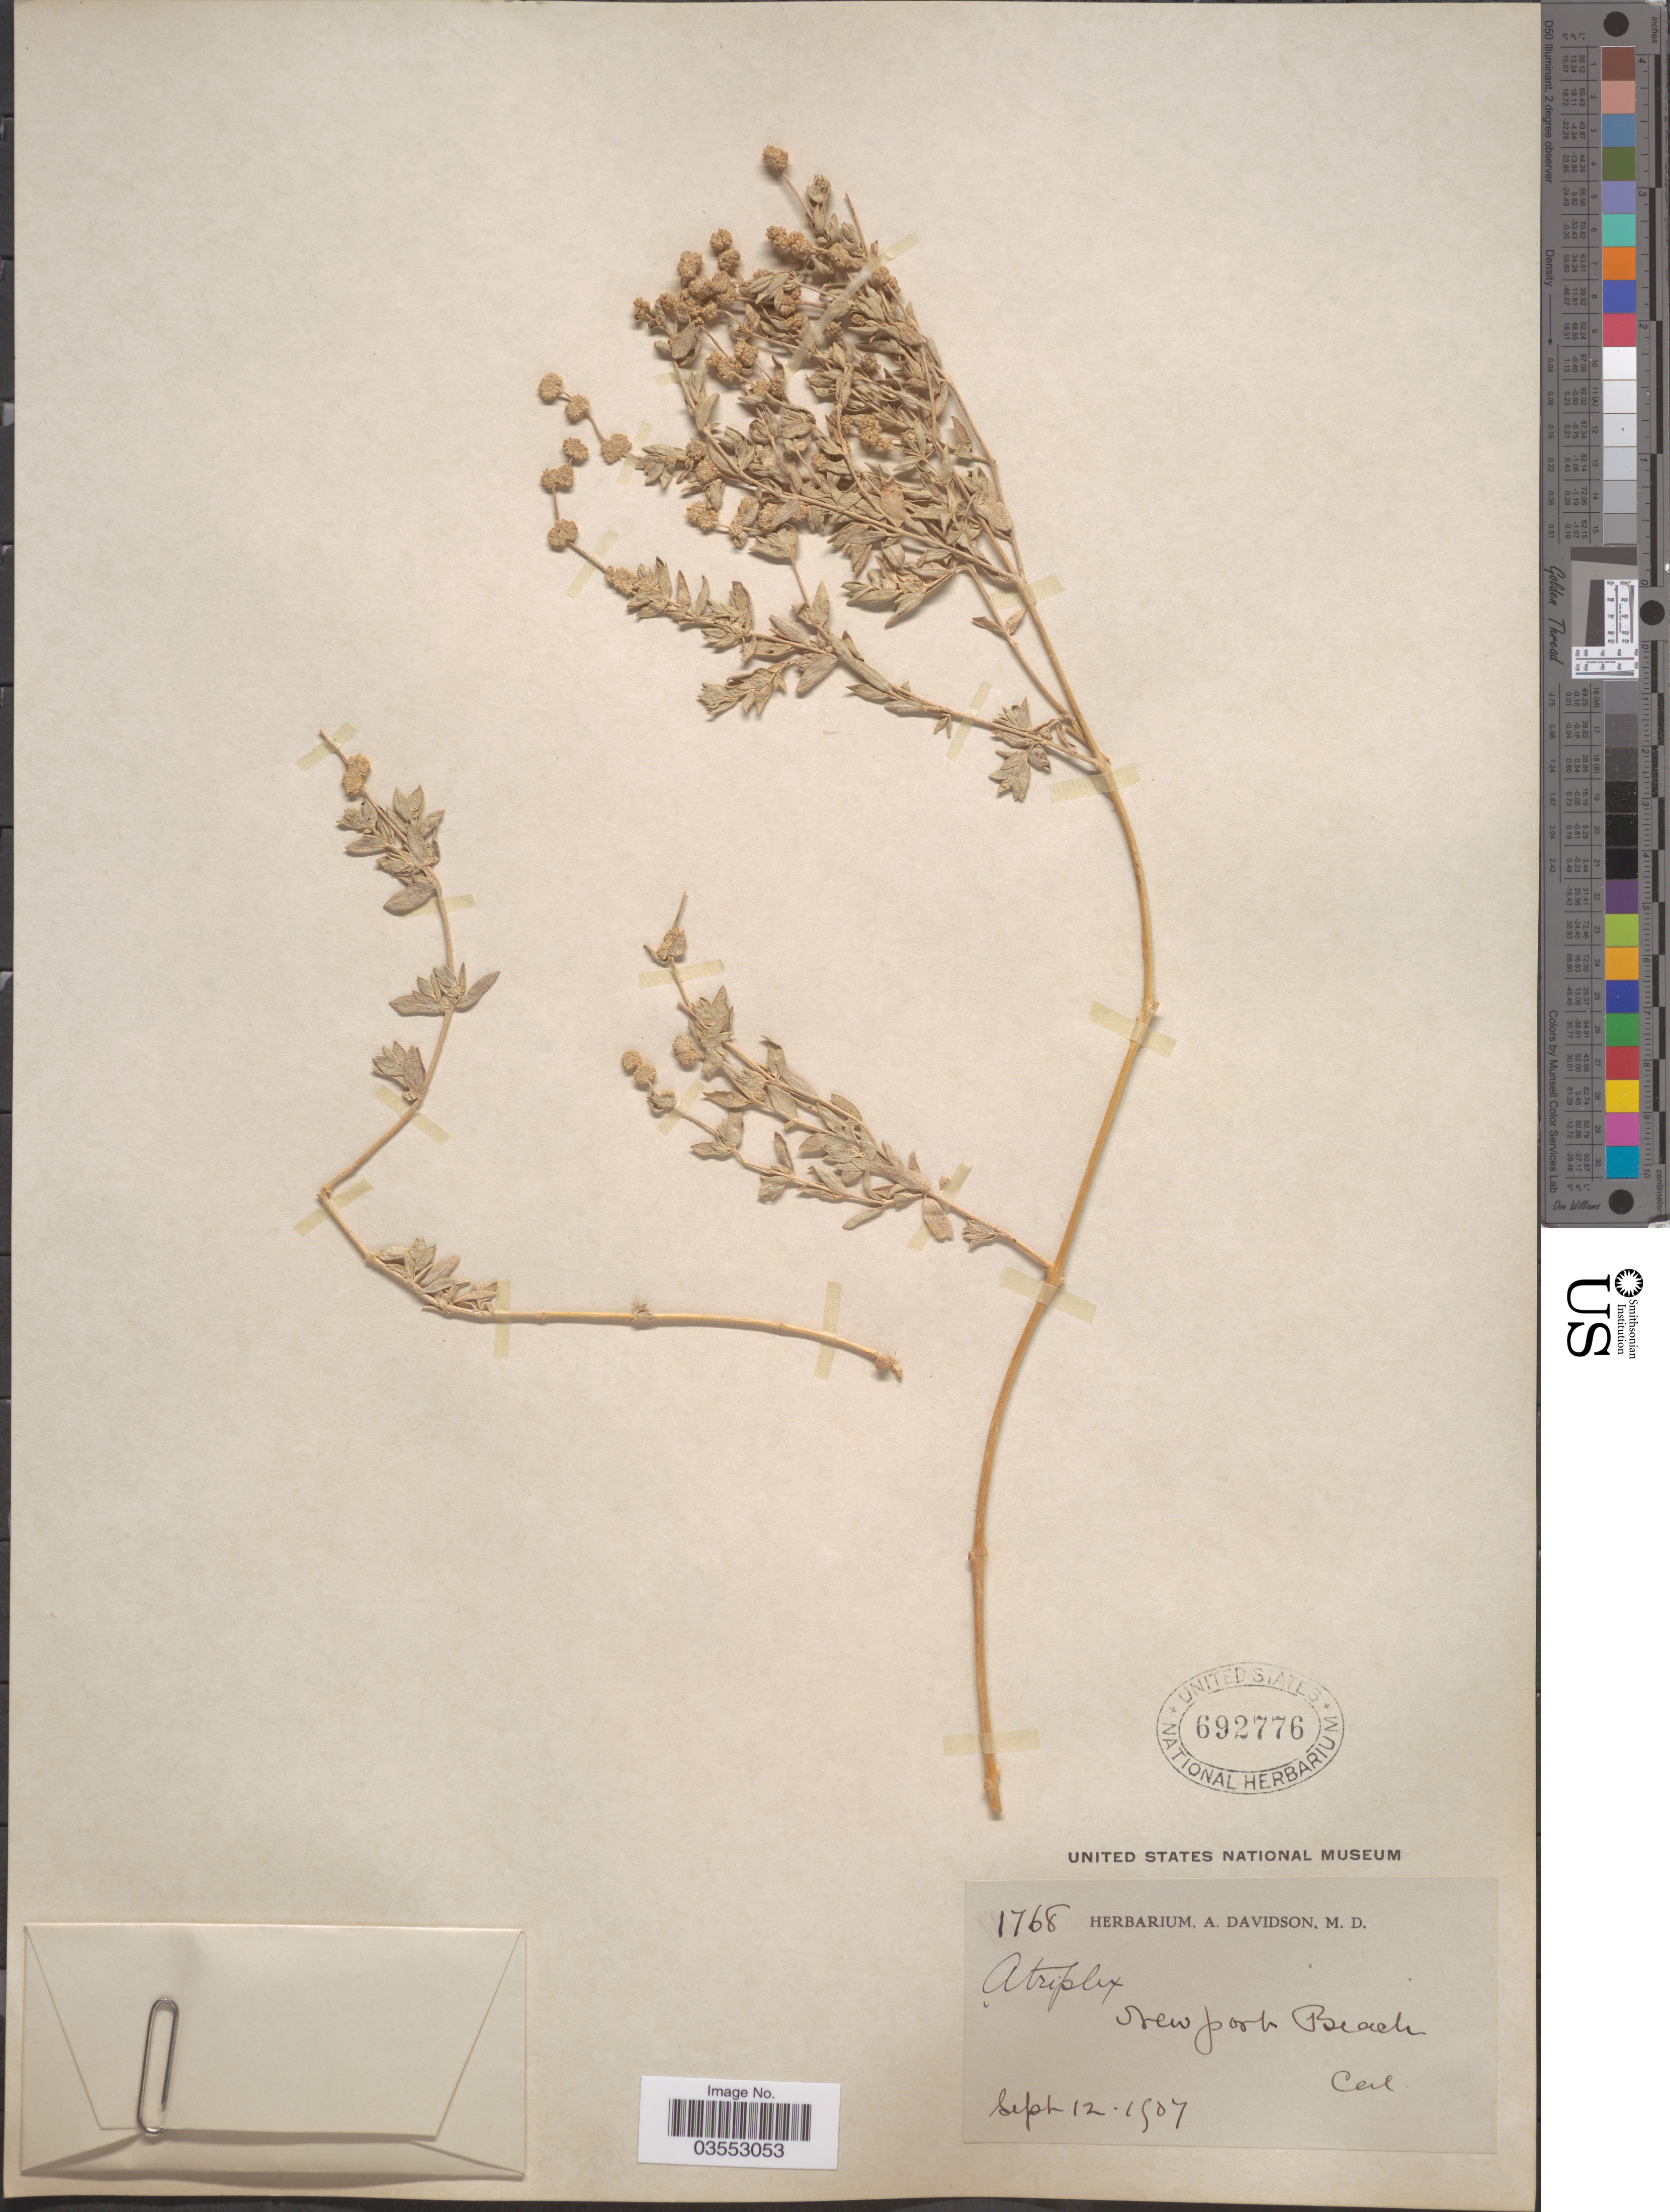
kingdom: Plantae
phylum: Tracheophyta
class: Magnoliopsida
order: Caryophyllales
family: Amaranthaceae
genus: Atriplex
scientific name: Atriplex watsonii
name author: A. Nelson ex Abrams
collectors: ex herb. A. Davidson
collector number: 1768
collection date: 1907-09-12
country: United States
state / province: California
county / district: Orange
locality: Newport Beach.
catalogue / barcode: US 692776